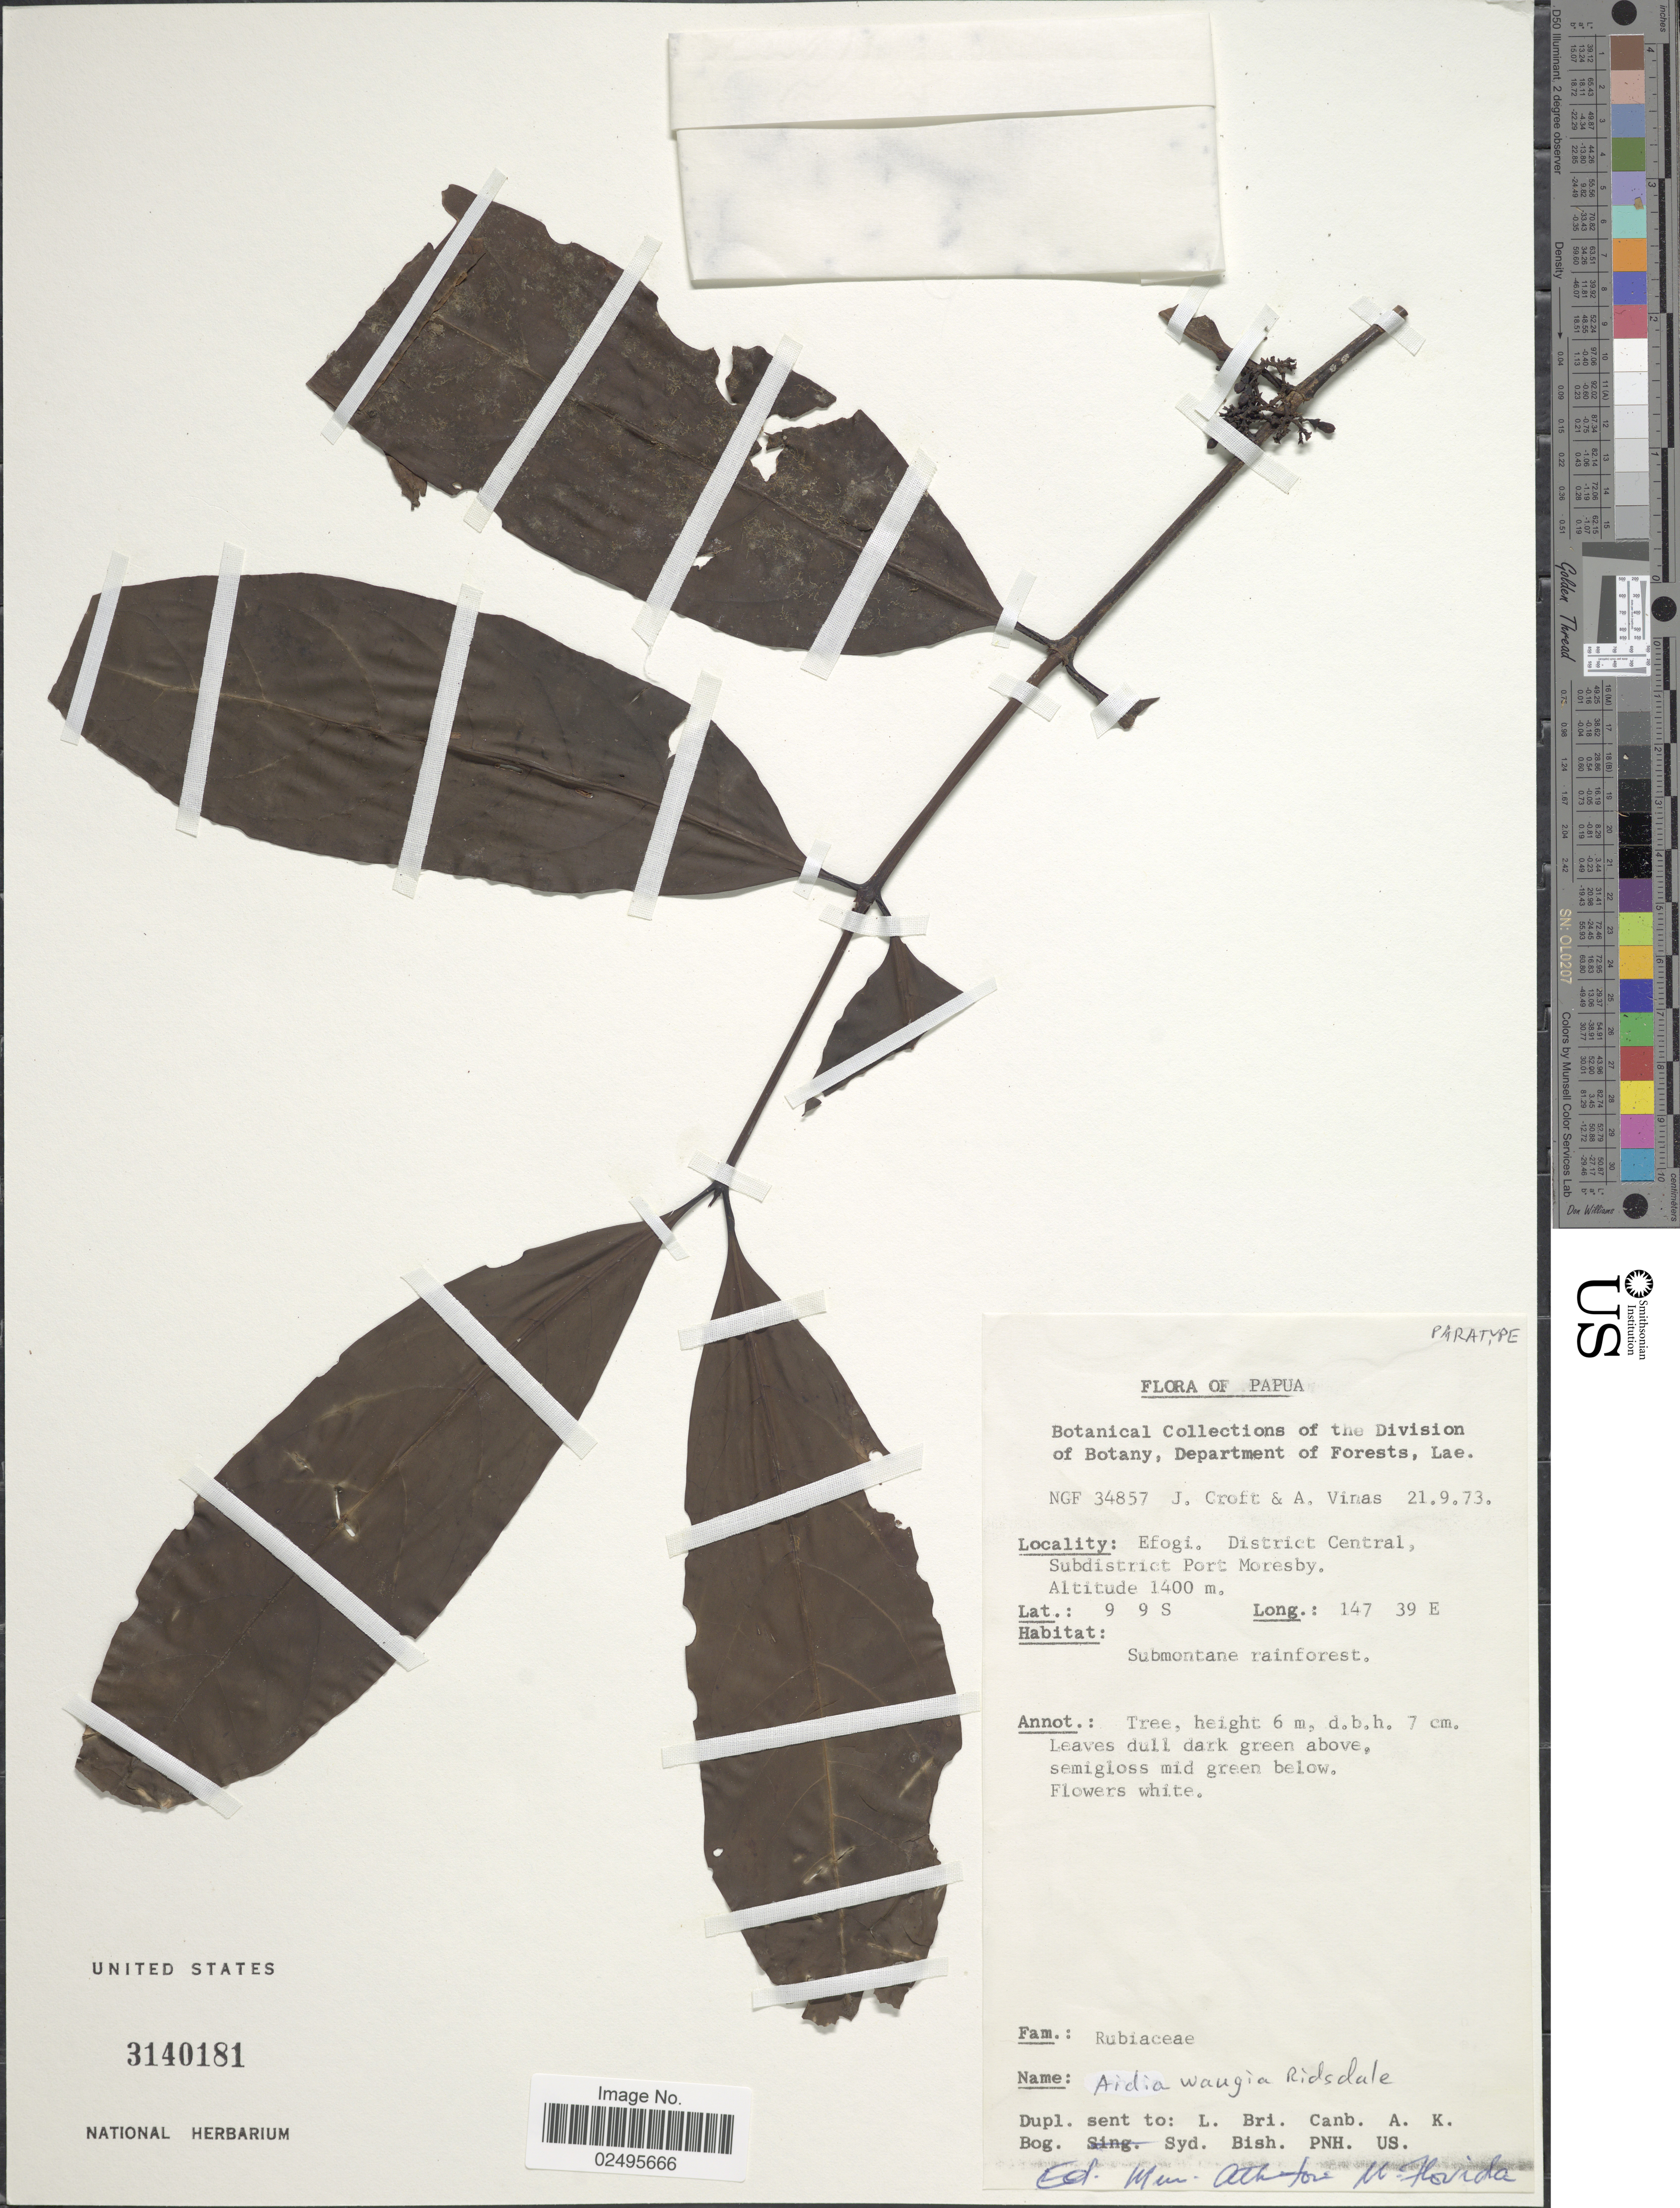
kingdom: Plantae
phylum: Tracheophyta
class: Magnoliopsida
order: Gentianales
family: Rubiaceae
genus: Aidia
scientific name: Aidia waugia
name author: Ridsdale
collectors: J. Croft & A. Vinas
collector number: NGF34857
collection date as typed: Transcribed d/m/y: 21/9/73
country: Papua New Guinea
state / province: Central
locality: Efogi. District Central. Subdistrict Port Moresby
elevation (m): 1400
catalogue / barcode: US 3140181